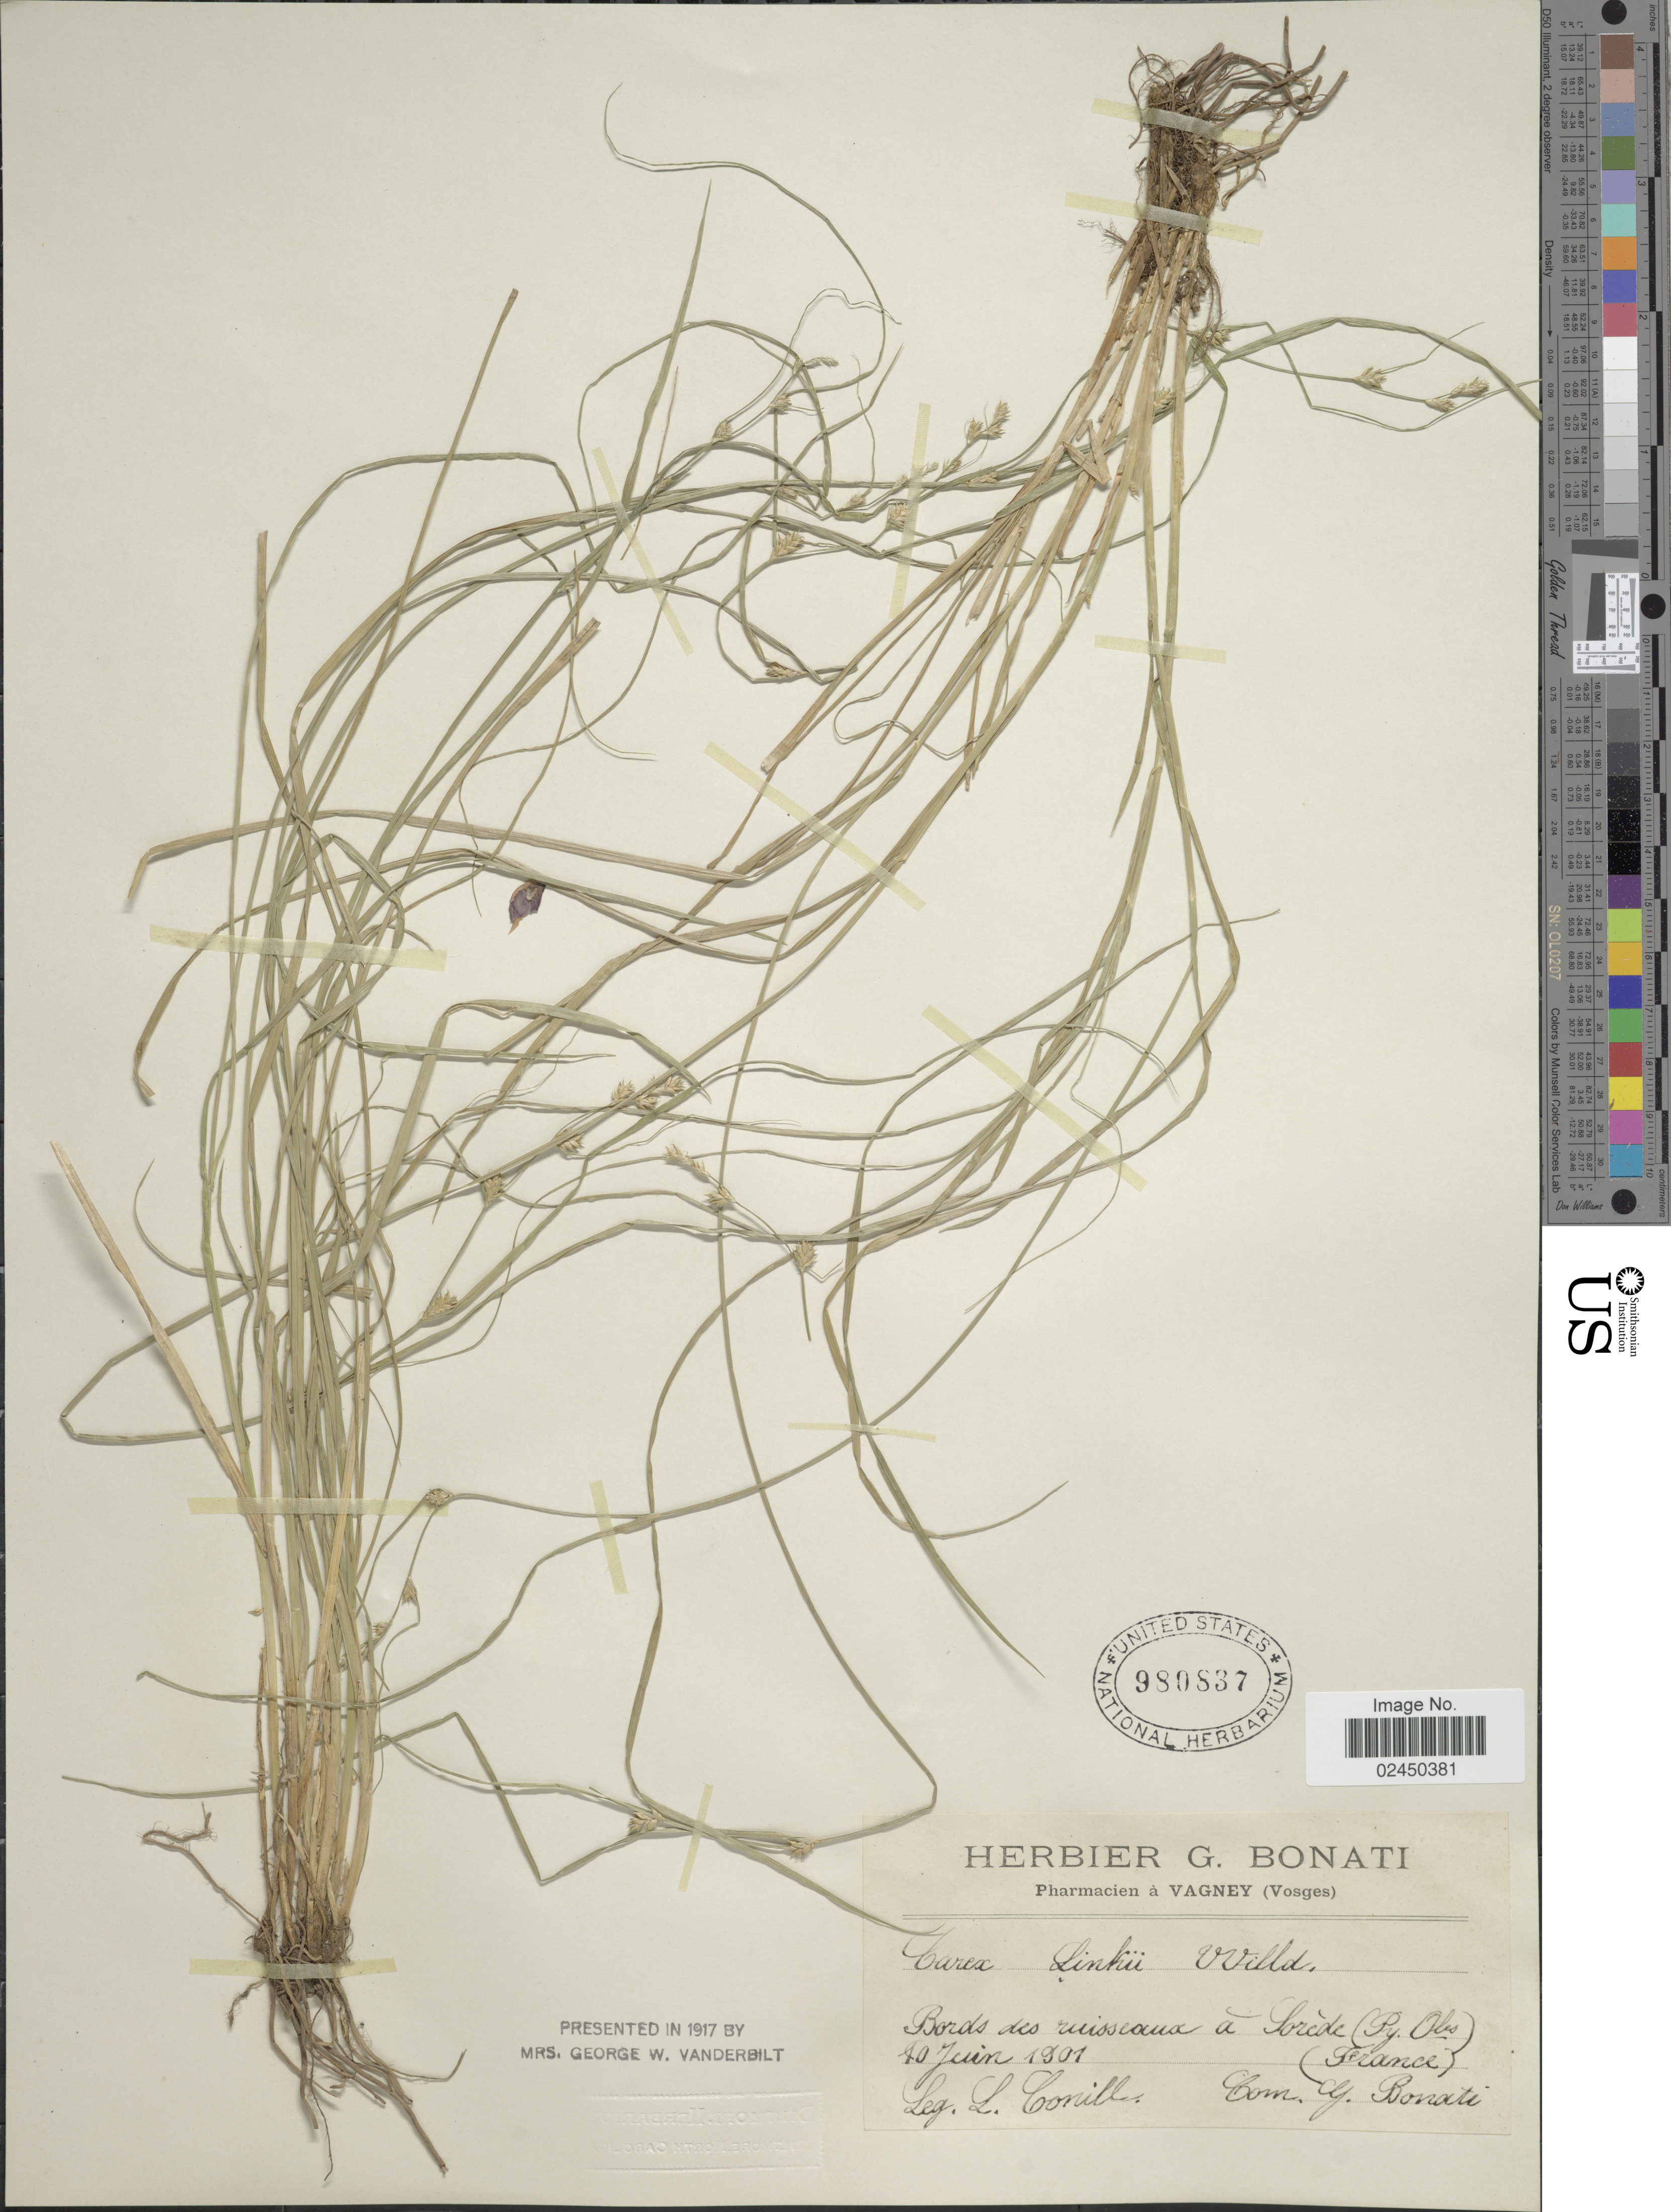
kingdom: Plantae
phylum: Tracheophyta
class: Liliopsida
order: Poales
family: Cyperaceae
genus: Carex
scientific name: Carex distachya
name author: Desf.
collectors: Conill, L.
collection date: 1901-06-10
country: France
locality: Bords des ruisscanx a Sorete (Py. Oles) (France)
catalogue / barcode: US 980837